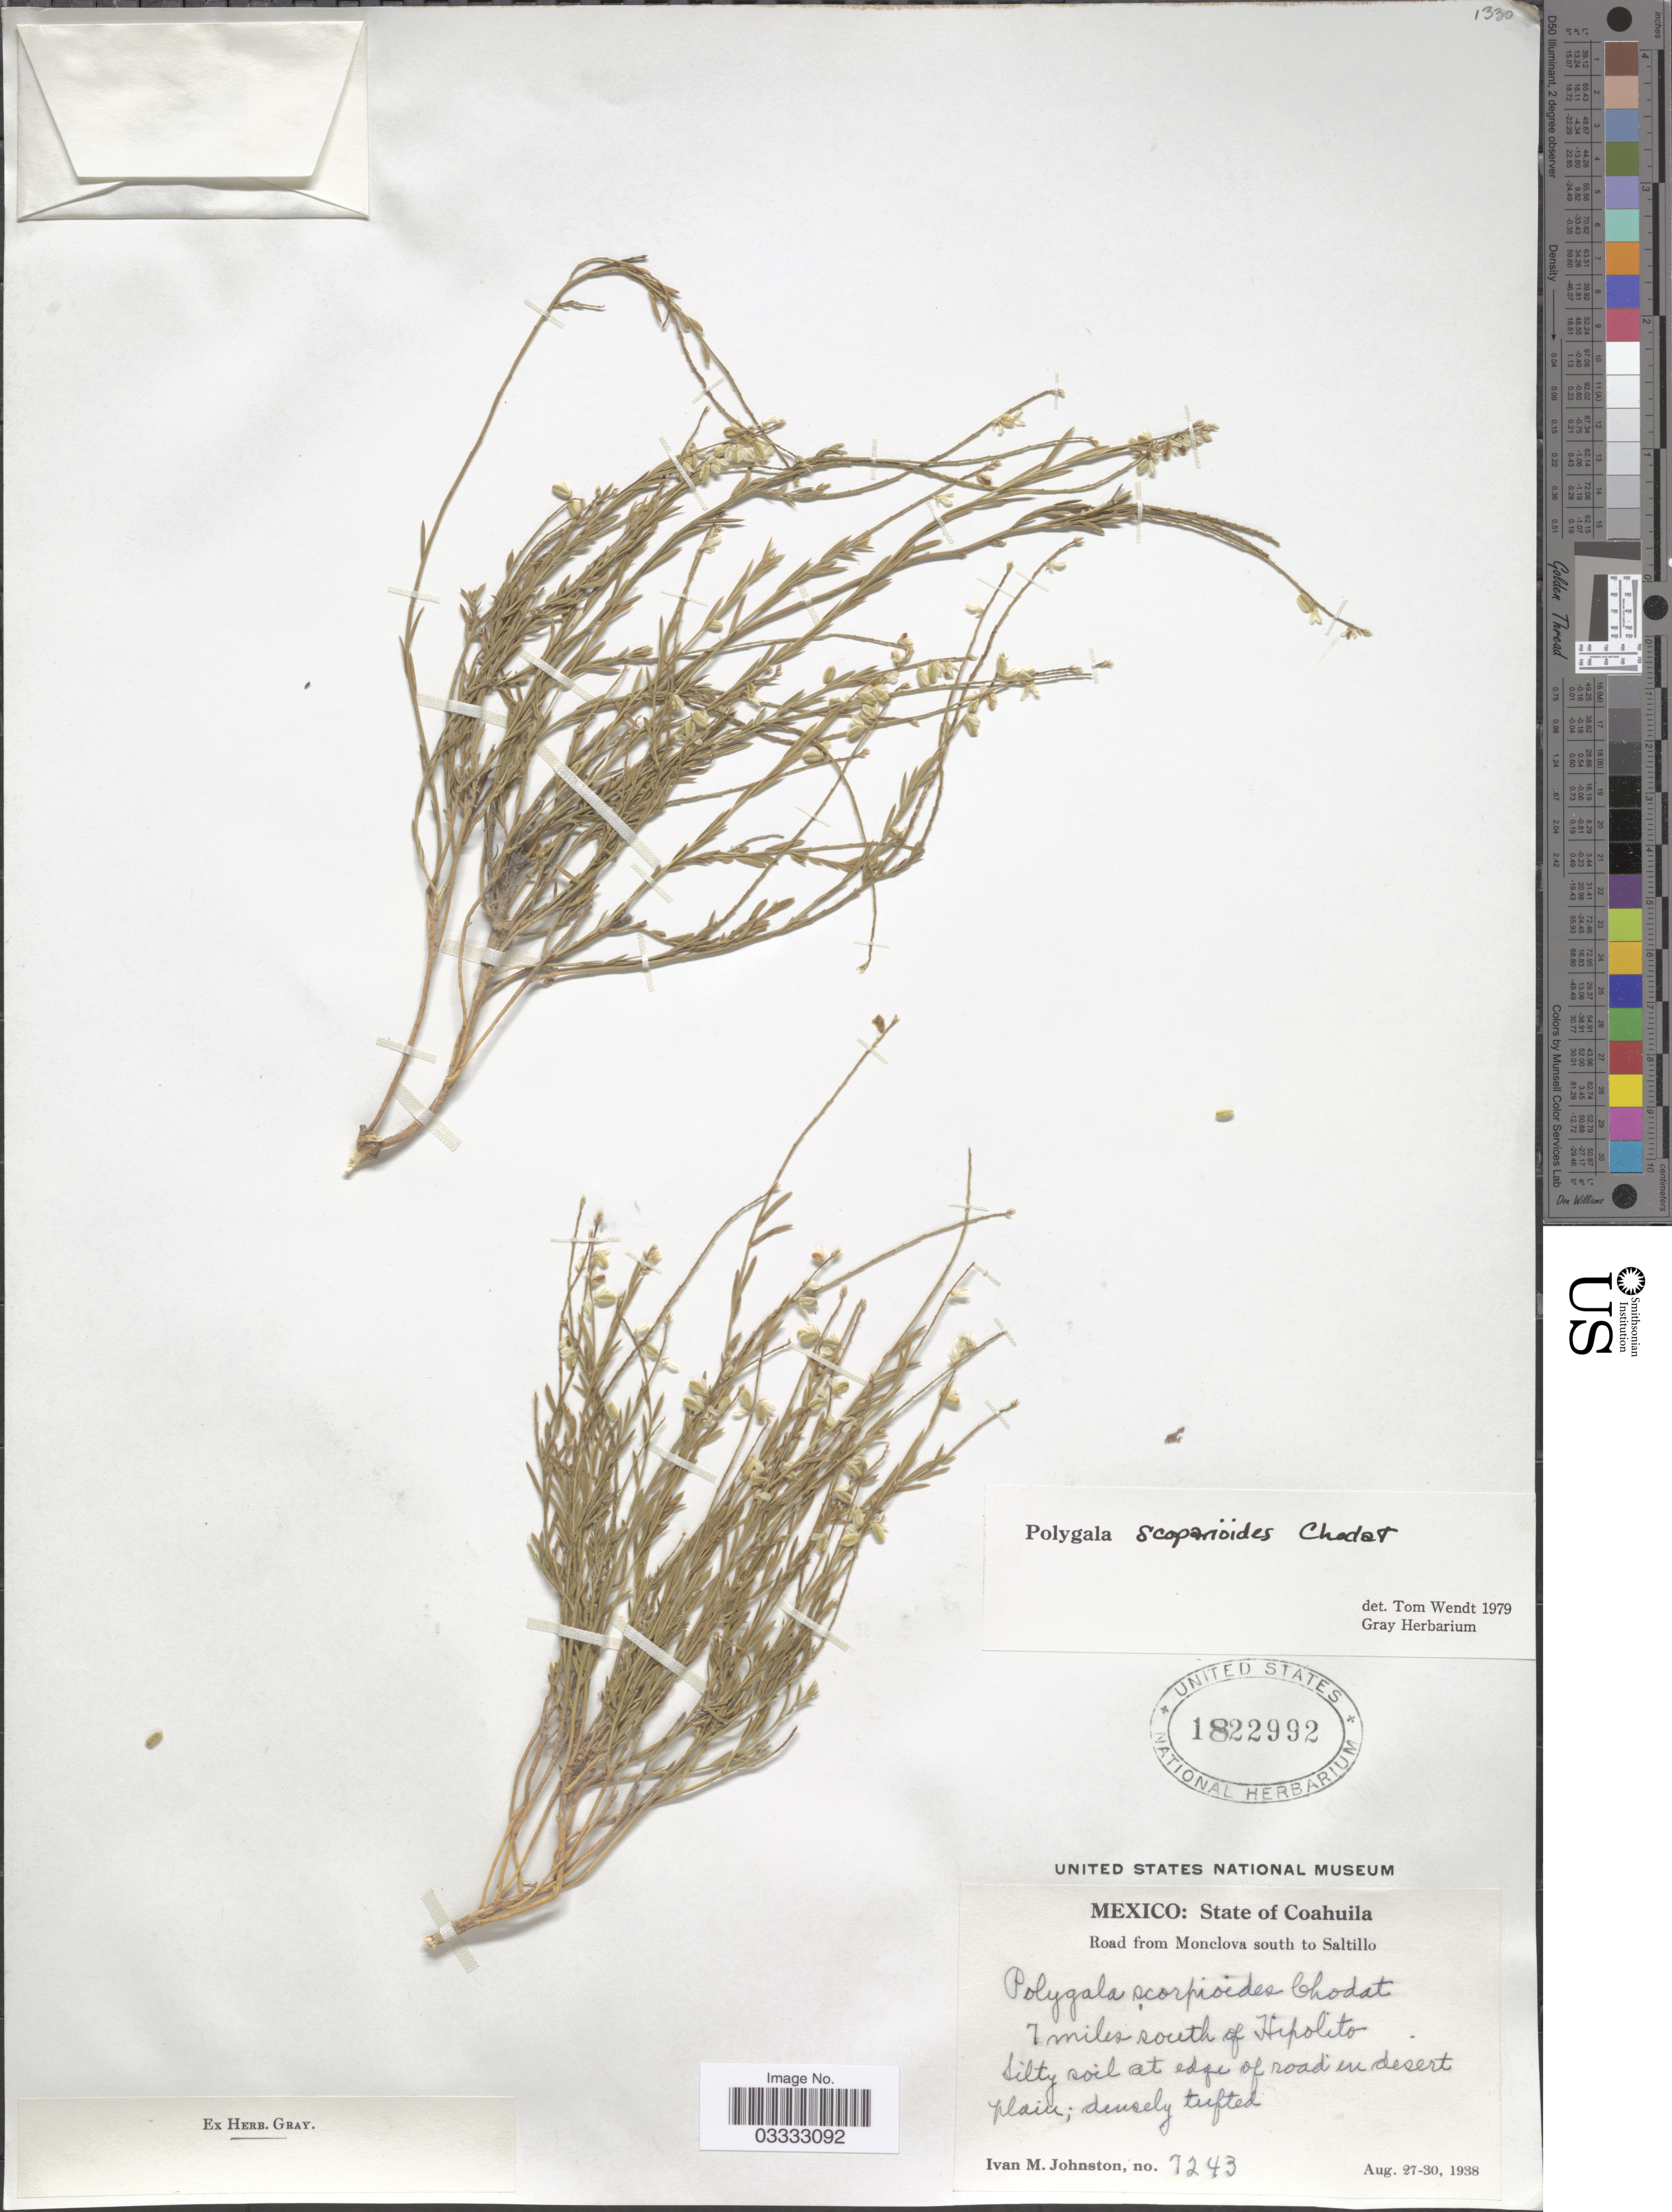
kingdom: Plantae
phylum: Tracheophyta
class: Magnoliopsida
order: Fabales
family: Polygalaceae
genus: Polygala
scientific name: Polygala scoparioides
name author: Chodat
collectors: I.M. Johnston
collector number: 7243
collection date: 1938-08-27/1938-08-30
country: Mexico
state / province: Coahuila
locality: Road from Monclova south to Saltillo. 7 miles south of Hipolito.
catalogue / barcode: US 1822992